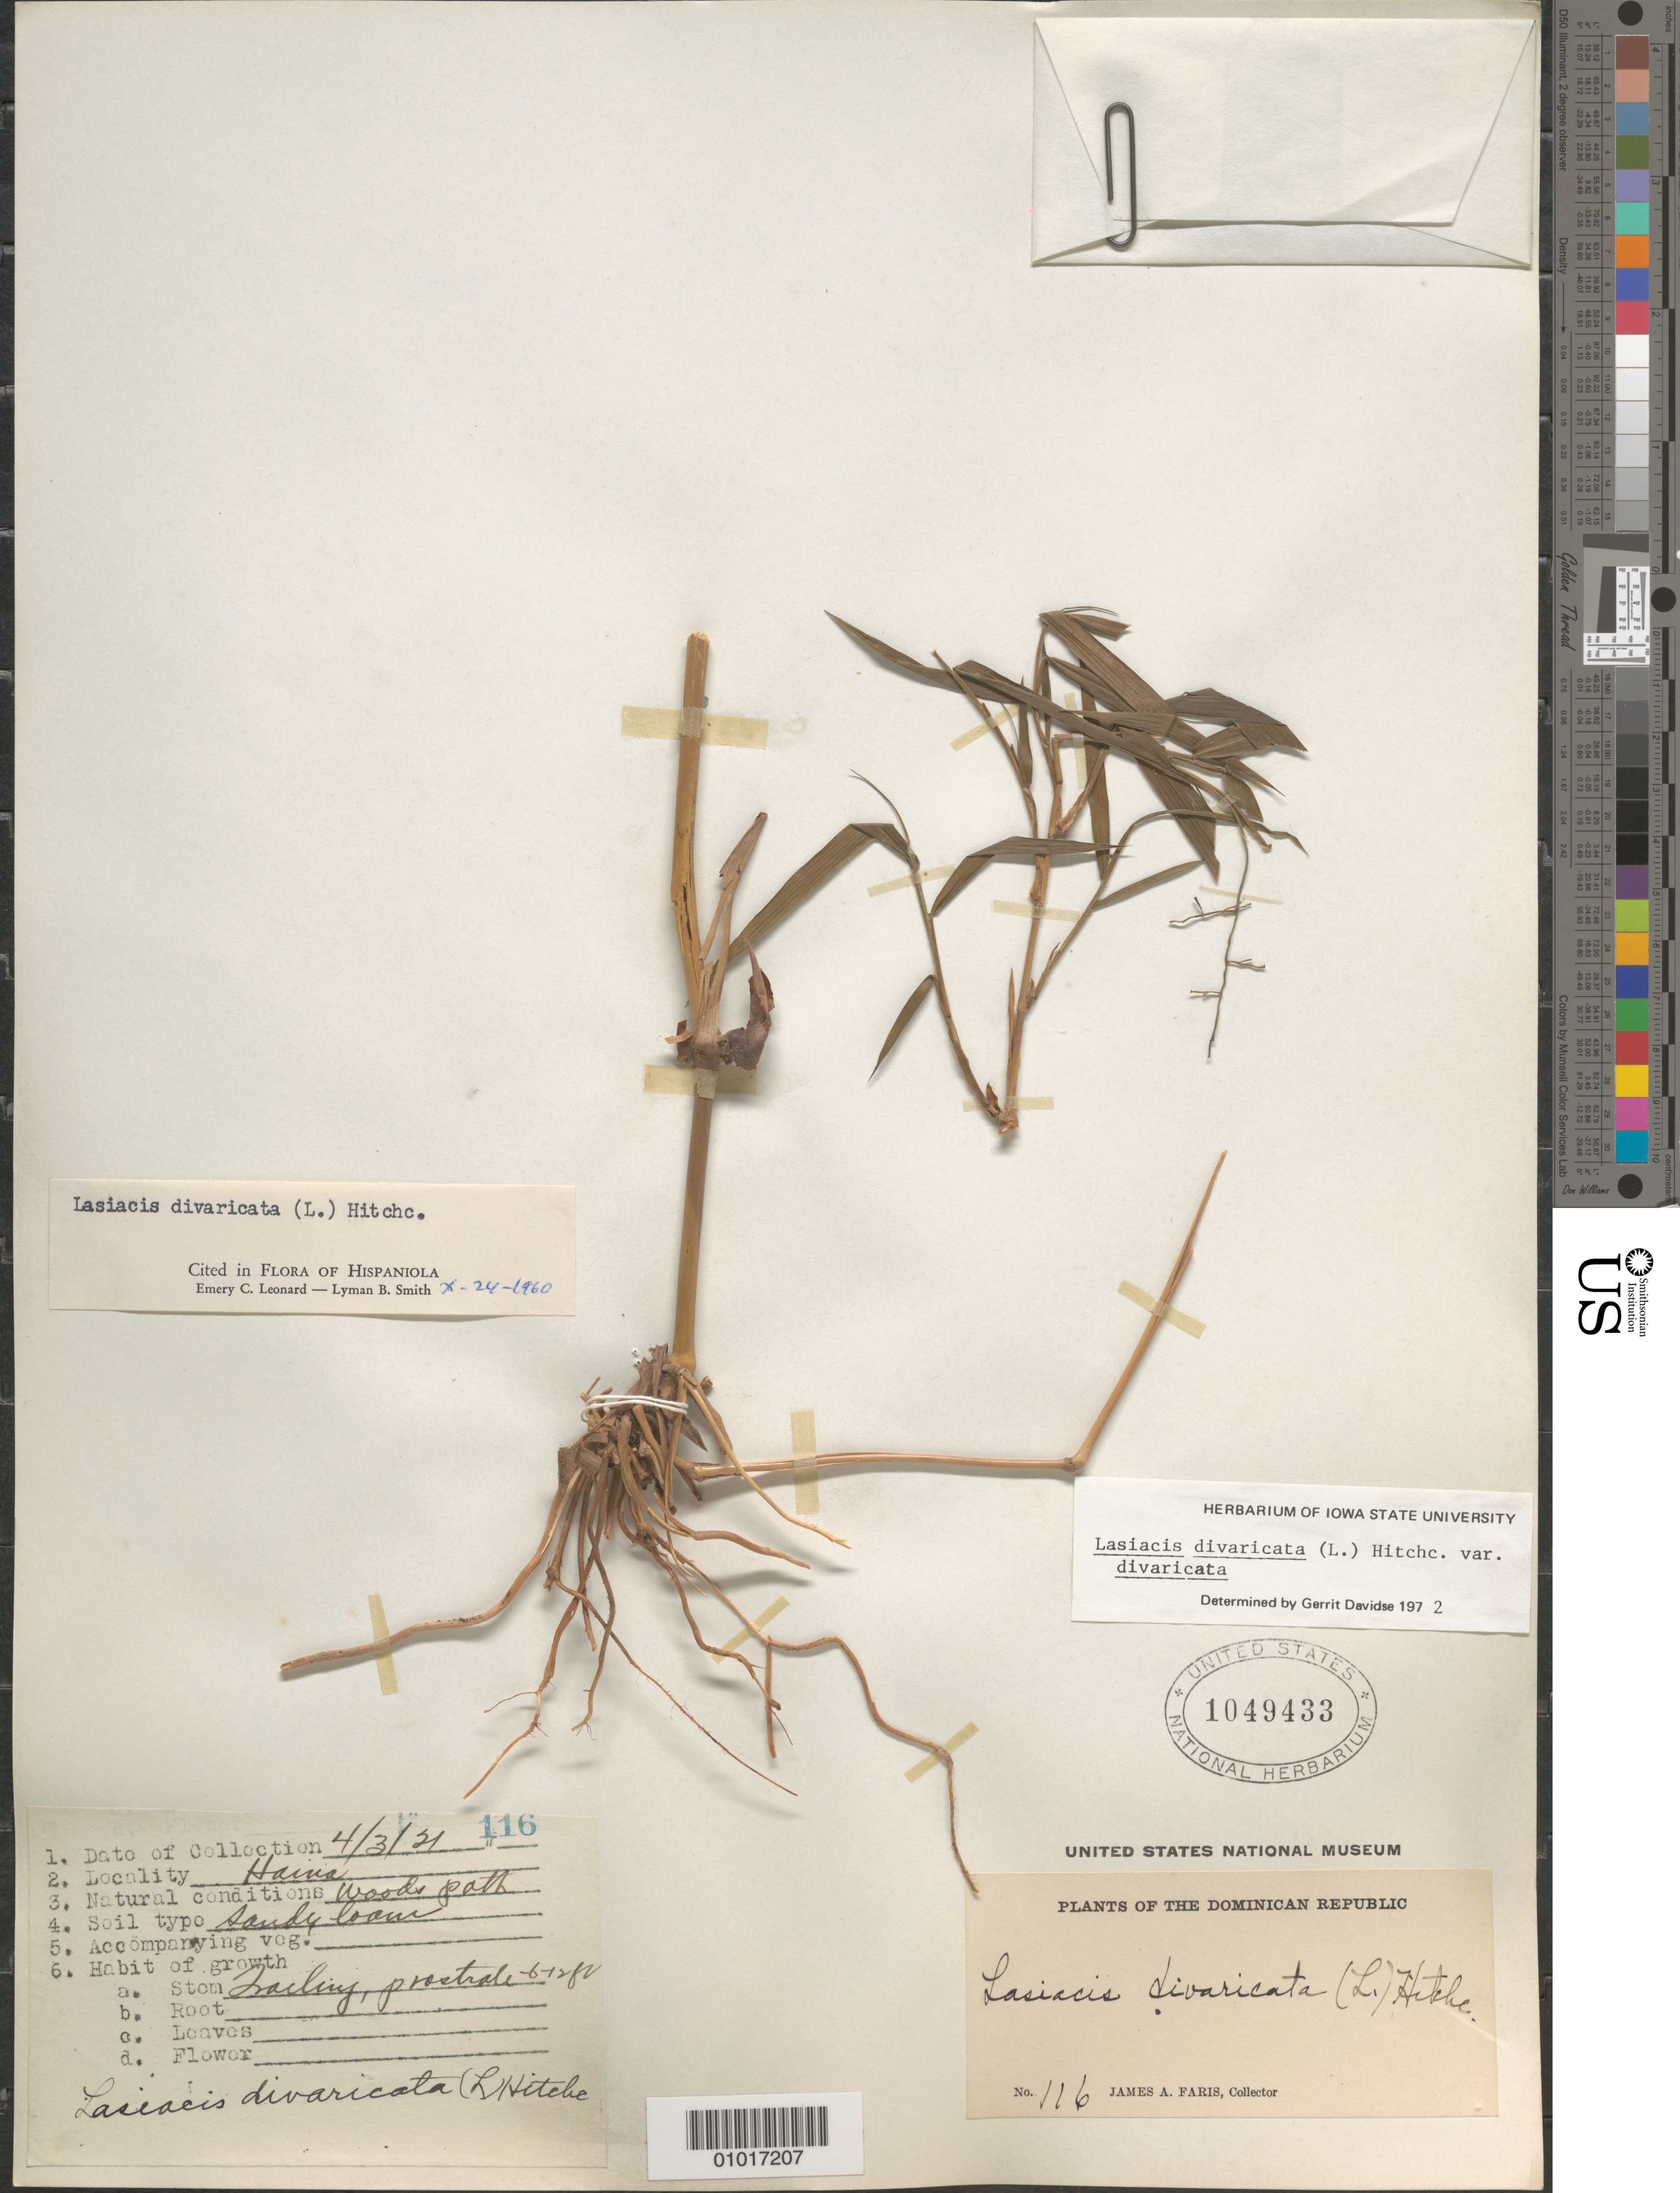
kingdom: Plantae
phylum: Tracheophyta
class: Liliopsida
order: Poales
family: Poaceae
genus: Lasiacis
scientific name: Lasiacis divaricata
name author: (L.) Hitchc.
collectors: J. Faris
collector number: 116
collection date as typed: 04 Mar 1921 or 03 Apr 1921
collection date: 1921-03-04 or 1921-04-03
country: Dominican Republic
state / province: San Cristóbal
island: Hispaniola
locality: Haina,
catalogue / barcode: US 1049433